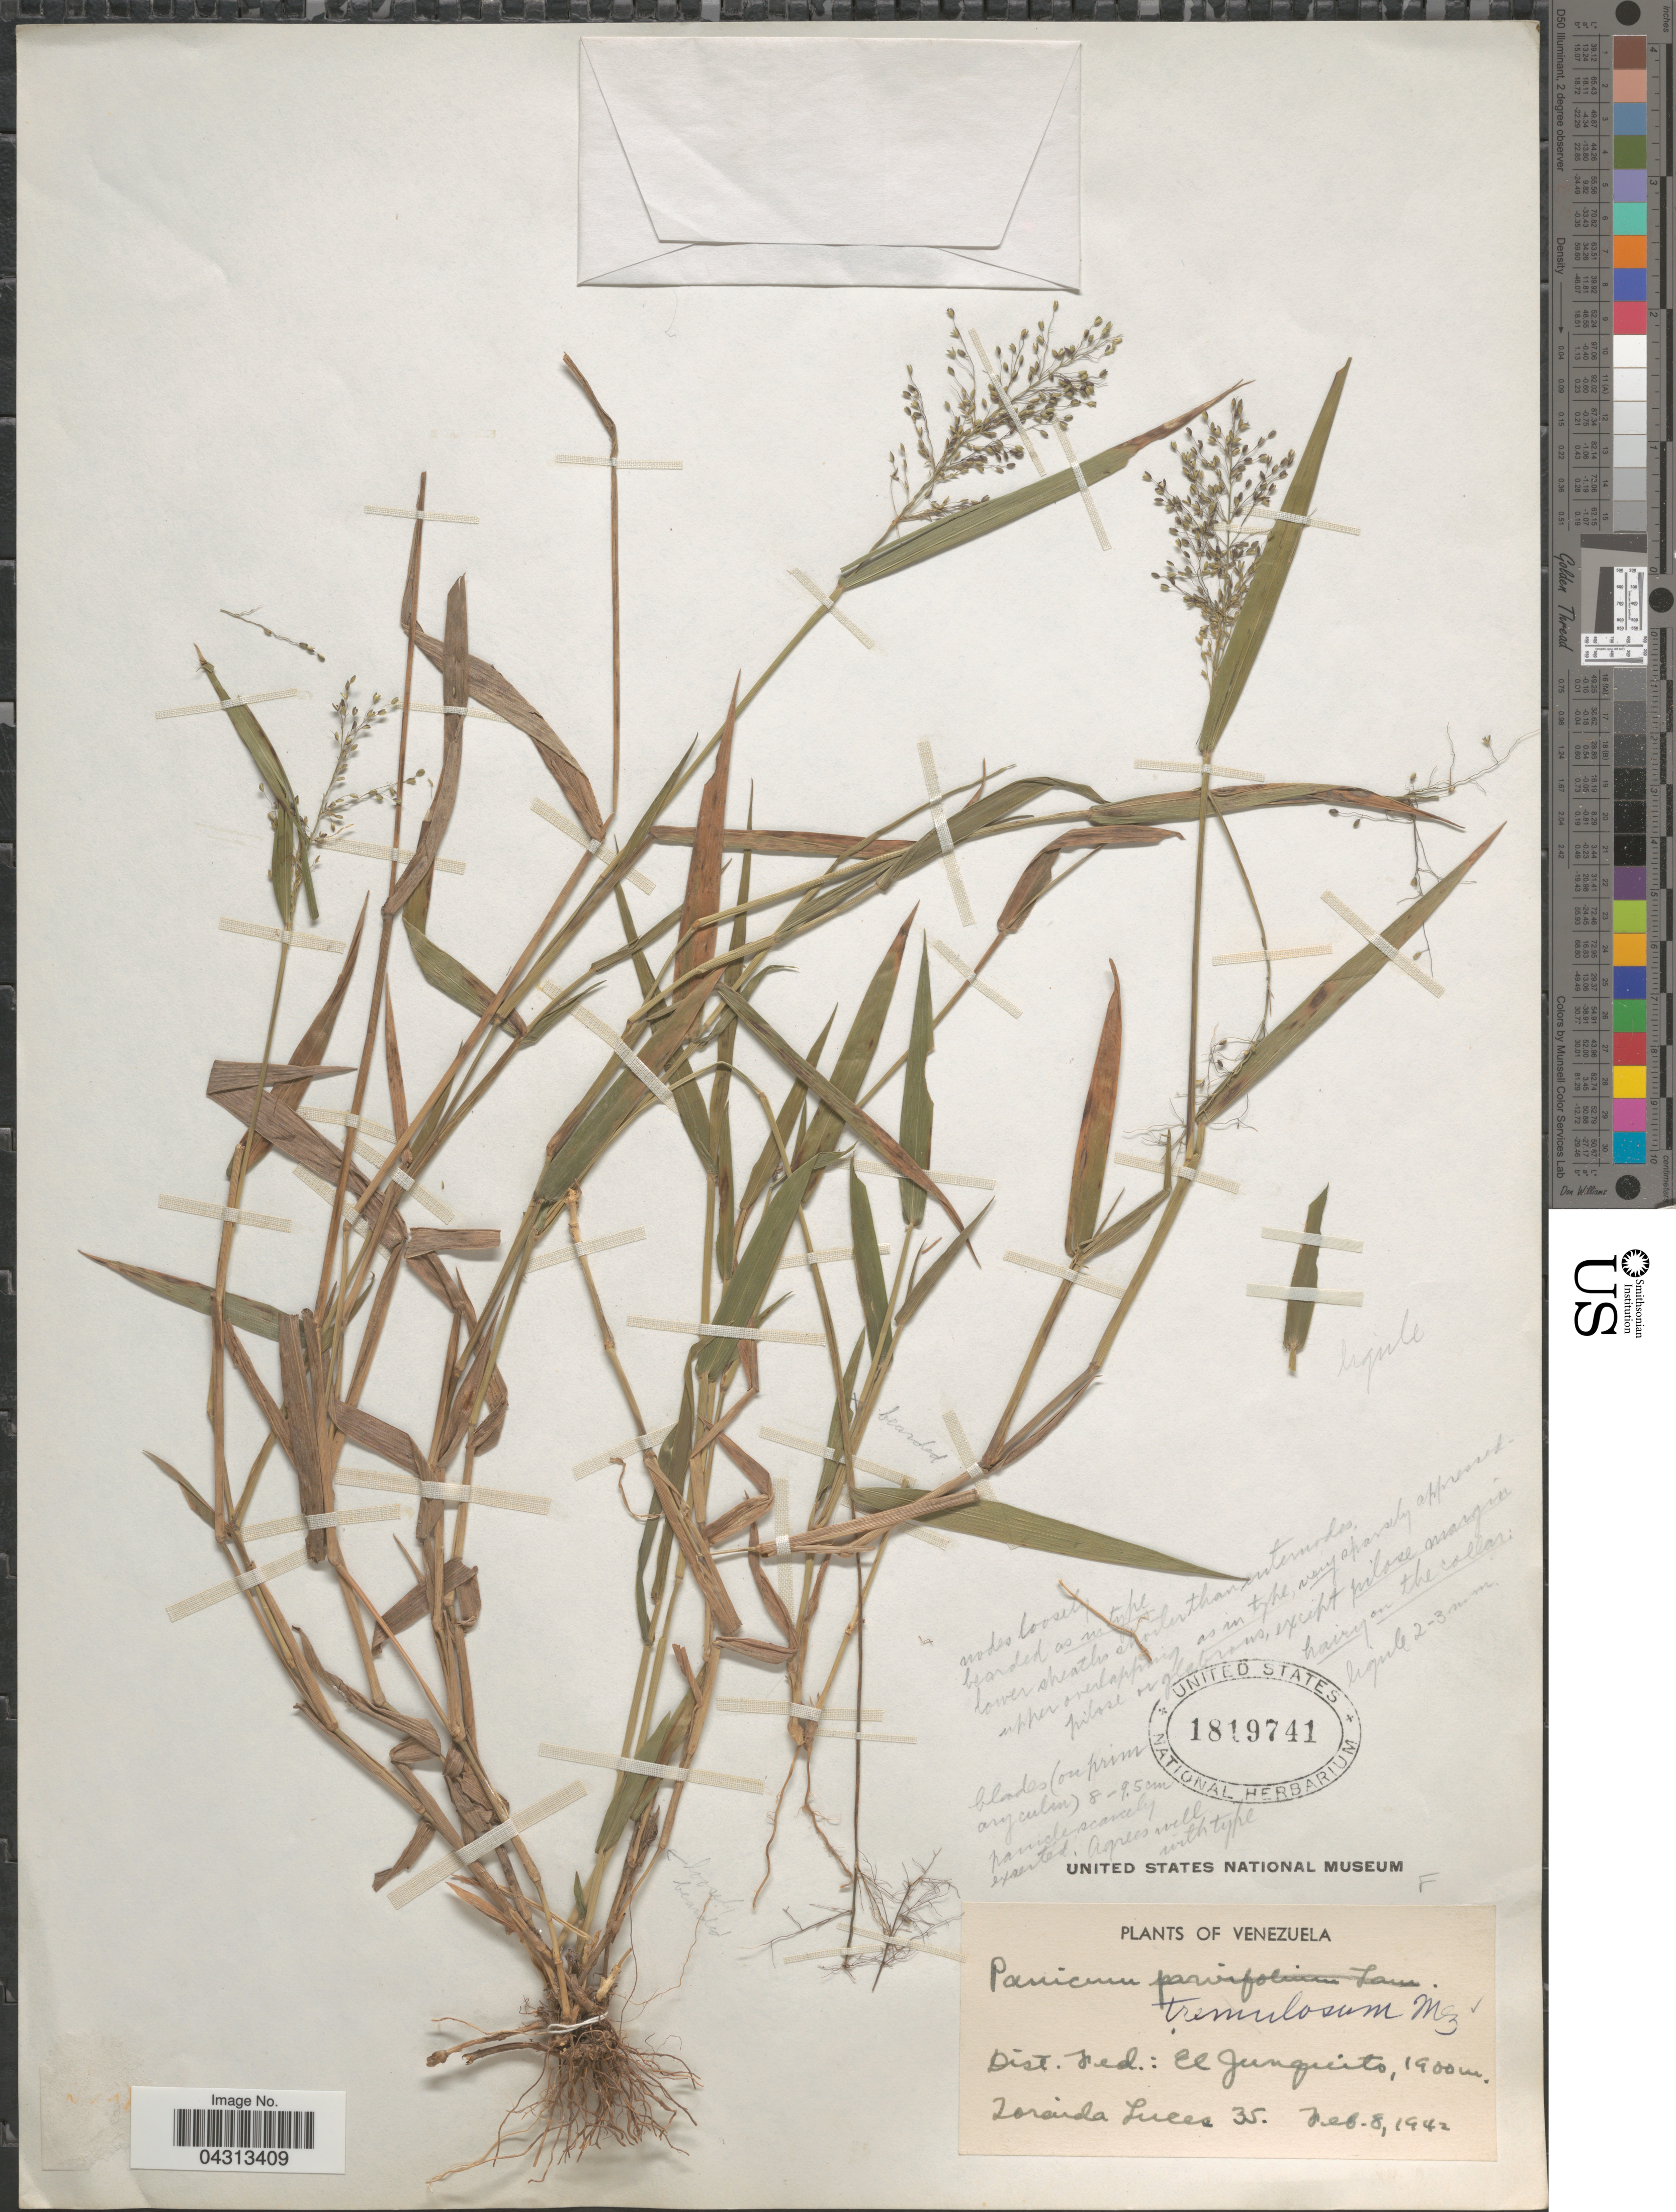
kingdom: Plantae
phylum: Tracheophyta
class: Liliopsida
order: Poales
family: Poaceae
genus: Dichanthelium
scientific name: Dichanthelium viscidellum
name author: (Scribn.) Gould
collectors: Z. Luces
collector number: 35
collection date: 1942-02-08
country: Venezuela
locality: Dist. Fed.: El Junquito.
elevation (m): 1900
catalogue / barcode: US 1819741